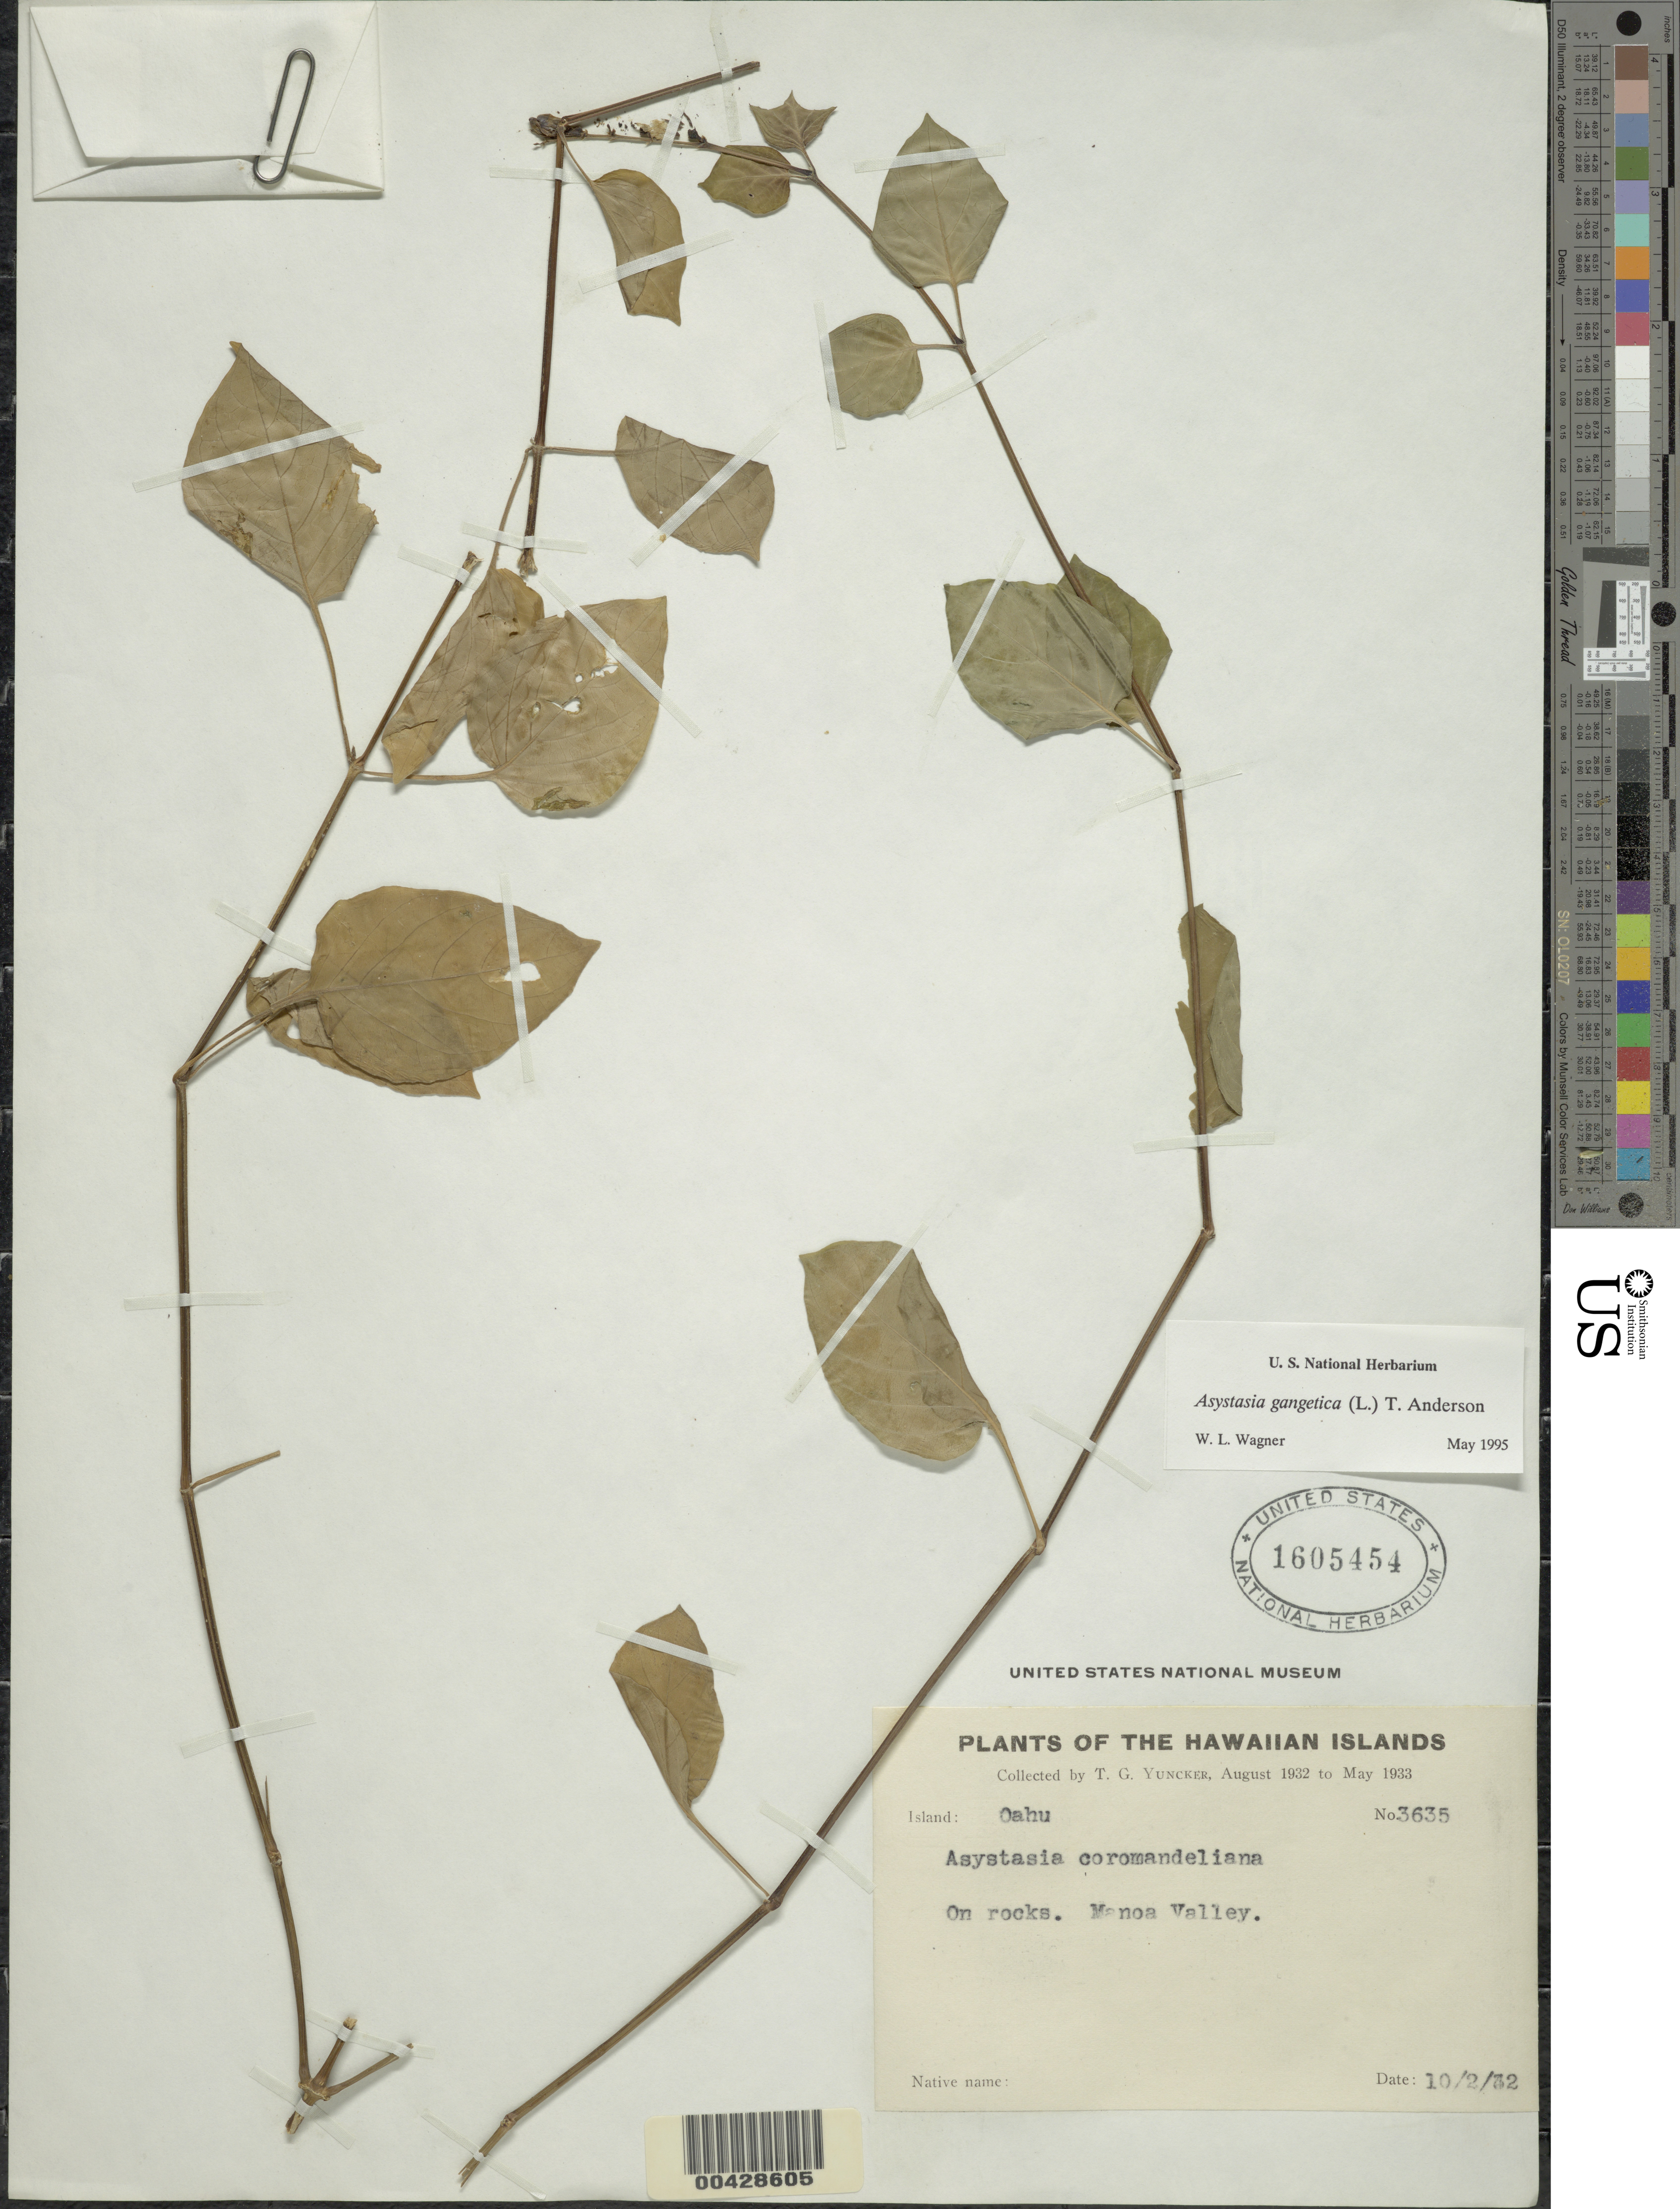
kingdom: Plantae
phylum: Tracheophyta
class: Magnoliopsida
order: Lamiales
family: Acanthaceae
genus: Asystasia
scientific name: Asystasia gangetica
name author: (L.) T. Anderson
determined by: Wagner, W. L., (BOT), Smithsonian Institution - National Museum of Natural History (UNITED STATES)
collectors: T. G. Yuncker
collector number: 3635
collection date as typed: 2 Oct 1932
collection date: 1932-10-02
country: United States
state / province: Hawaii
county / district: Honolulu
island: Oahu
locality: Manoa Valley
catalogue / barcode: US 1605454